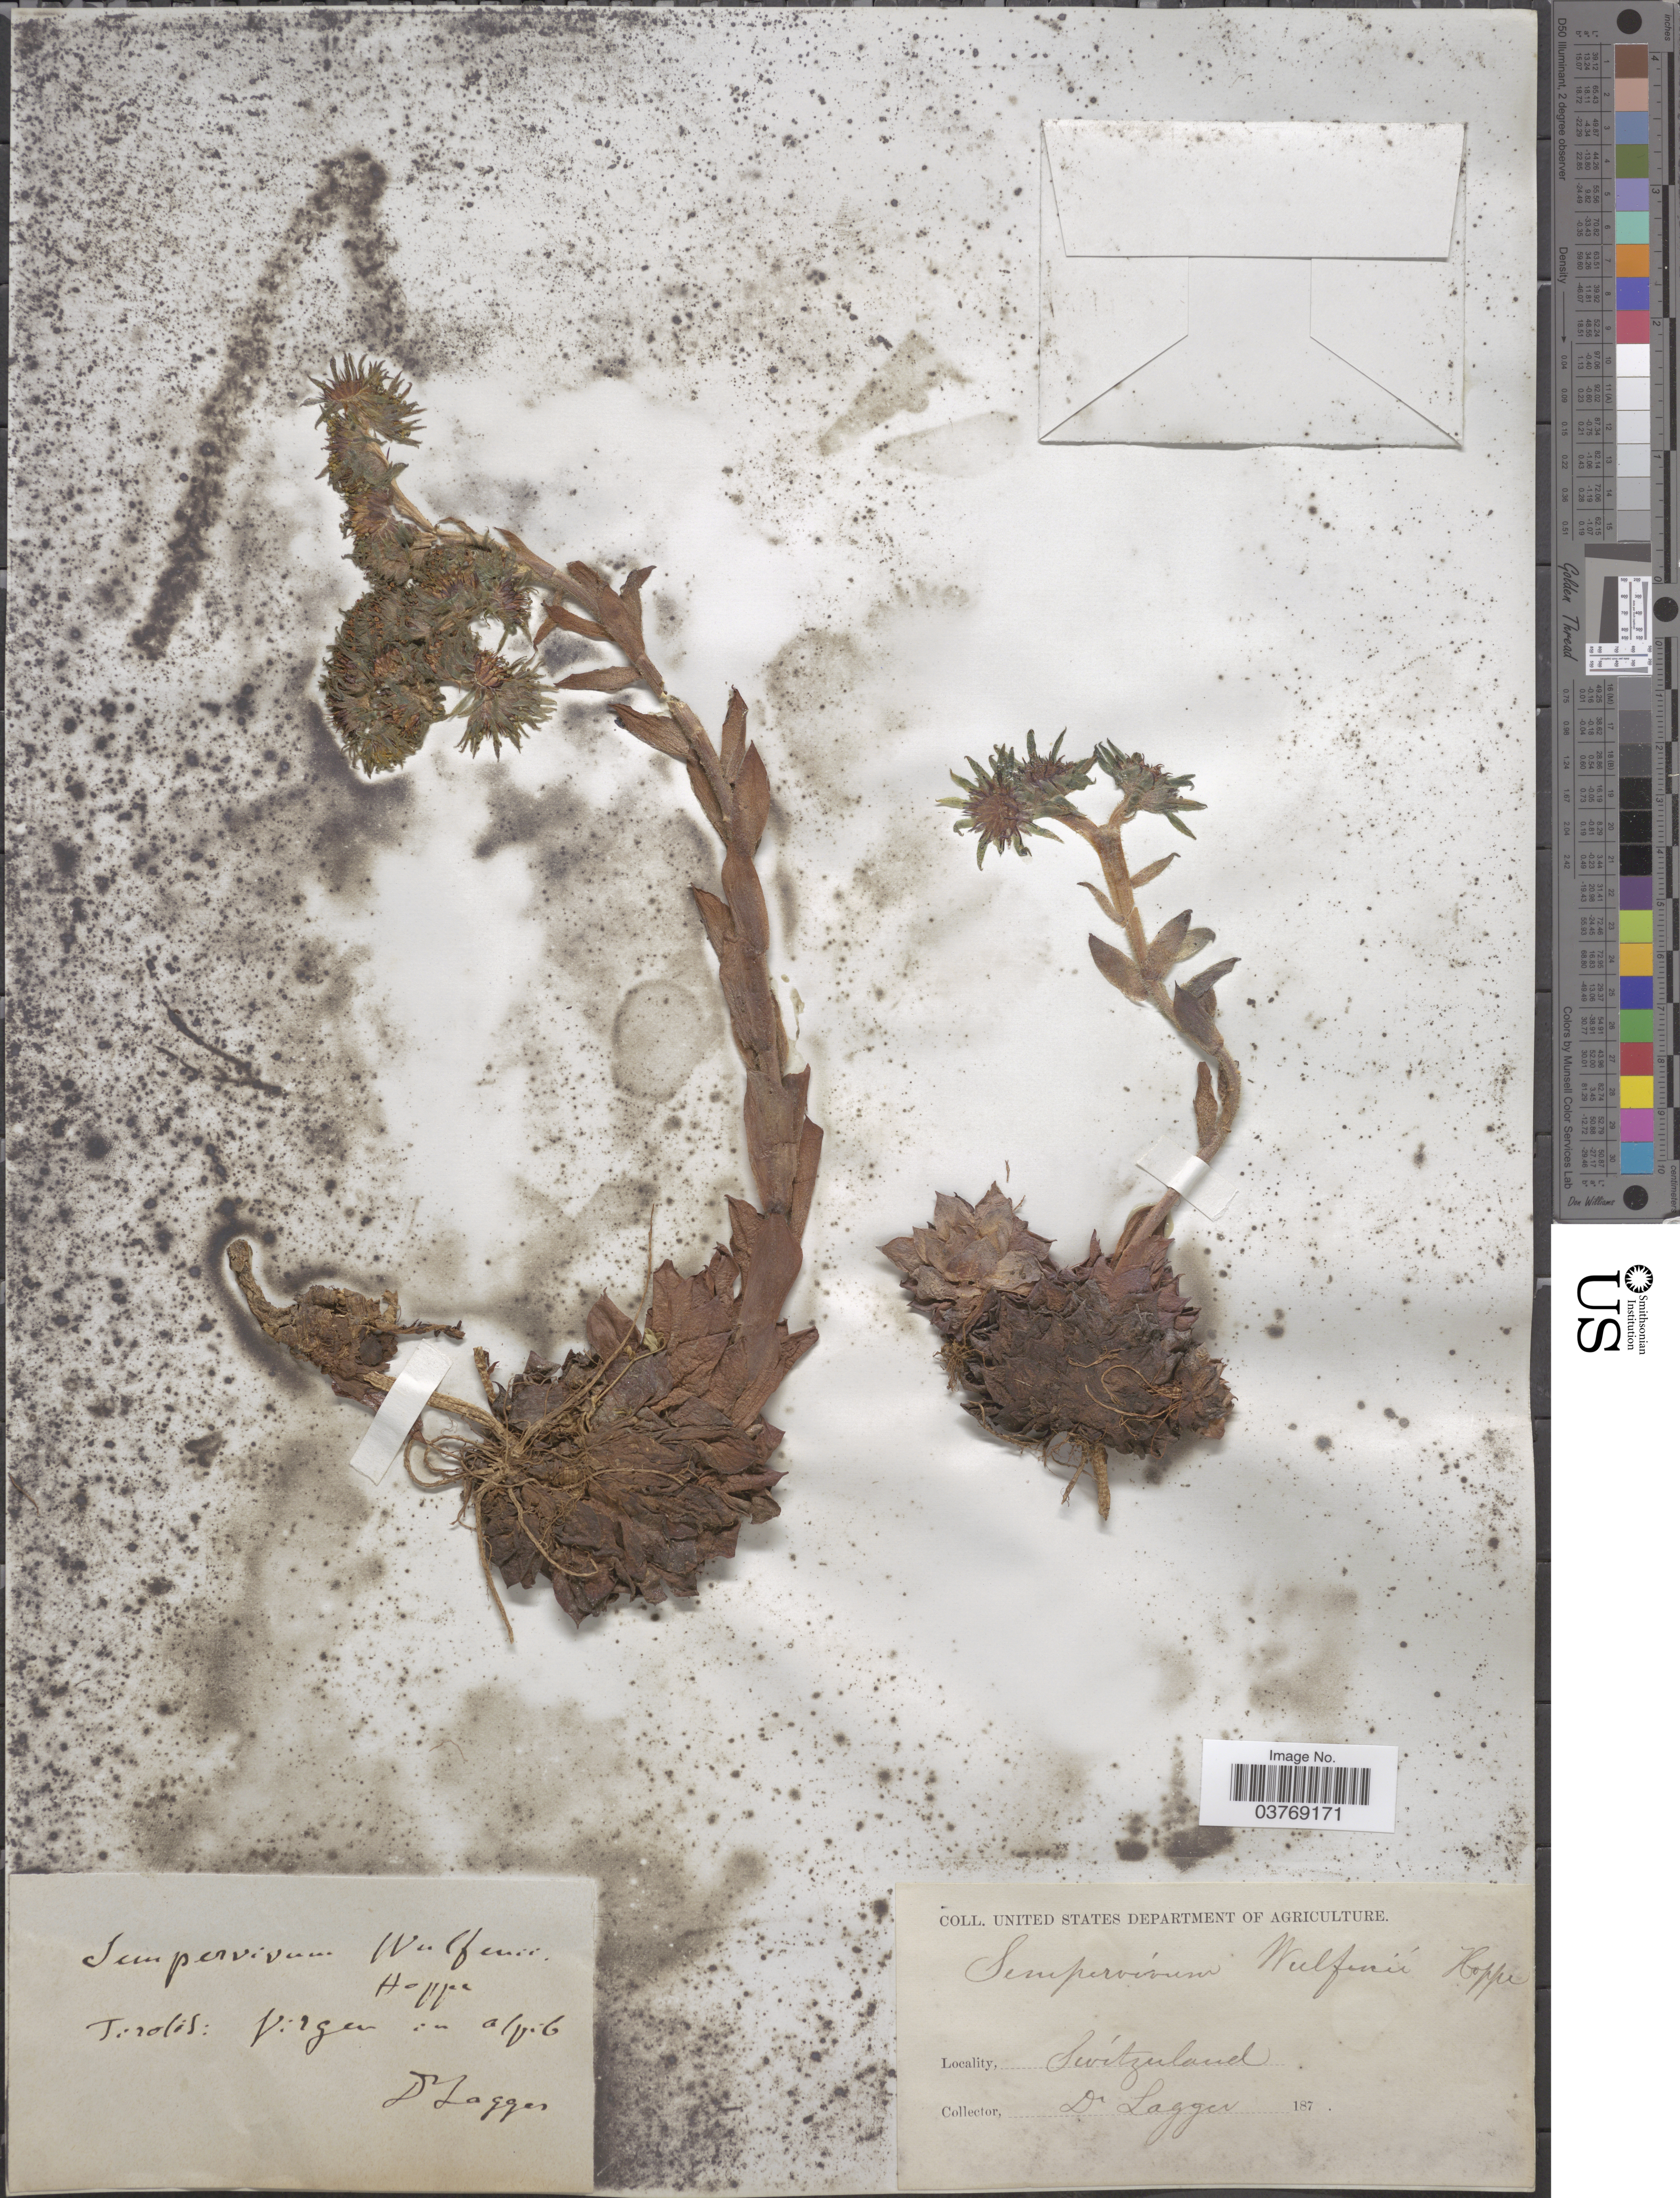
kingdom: Plantae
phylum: Tracheophyta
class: Magnoliopsida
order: Saxifragales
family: Crassulaceae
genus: Sempervivum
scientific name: Sempervivum wulfenii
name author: Hoppe ex Mert. & W.D.J. Koch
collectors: F. J. Lagger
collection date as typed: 187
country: Switzerland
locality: Tirolis: Virgen in alpib.